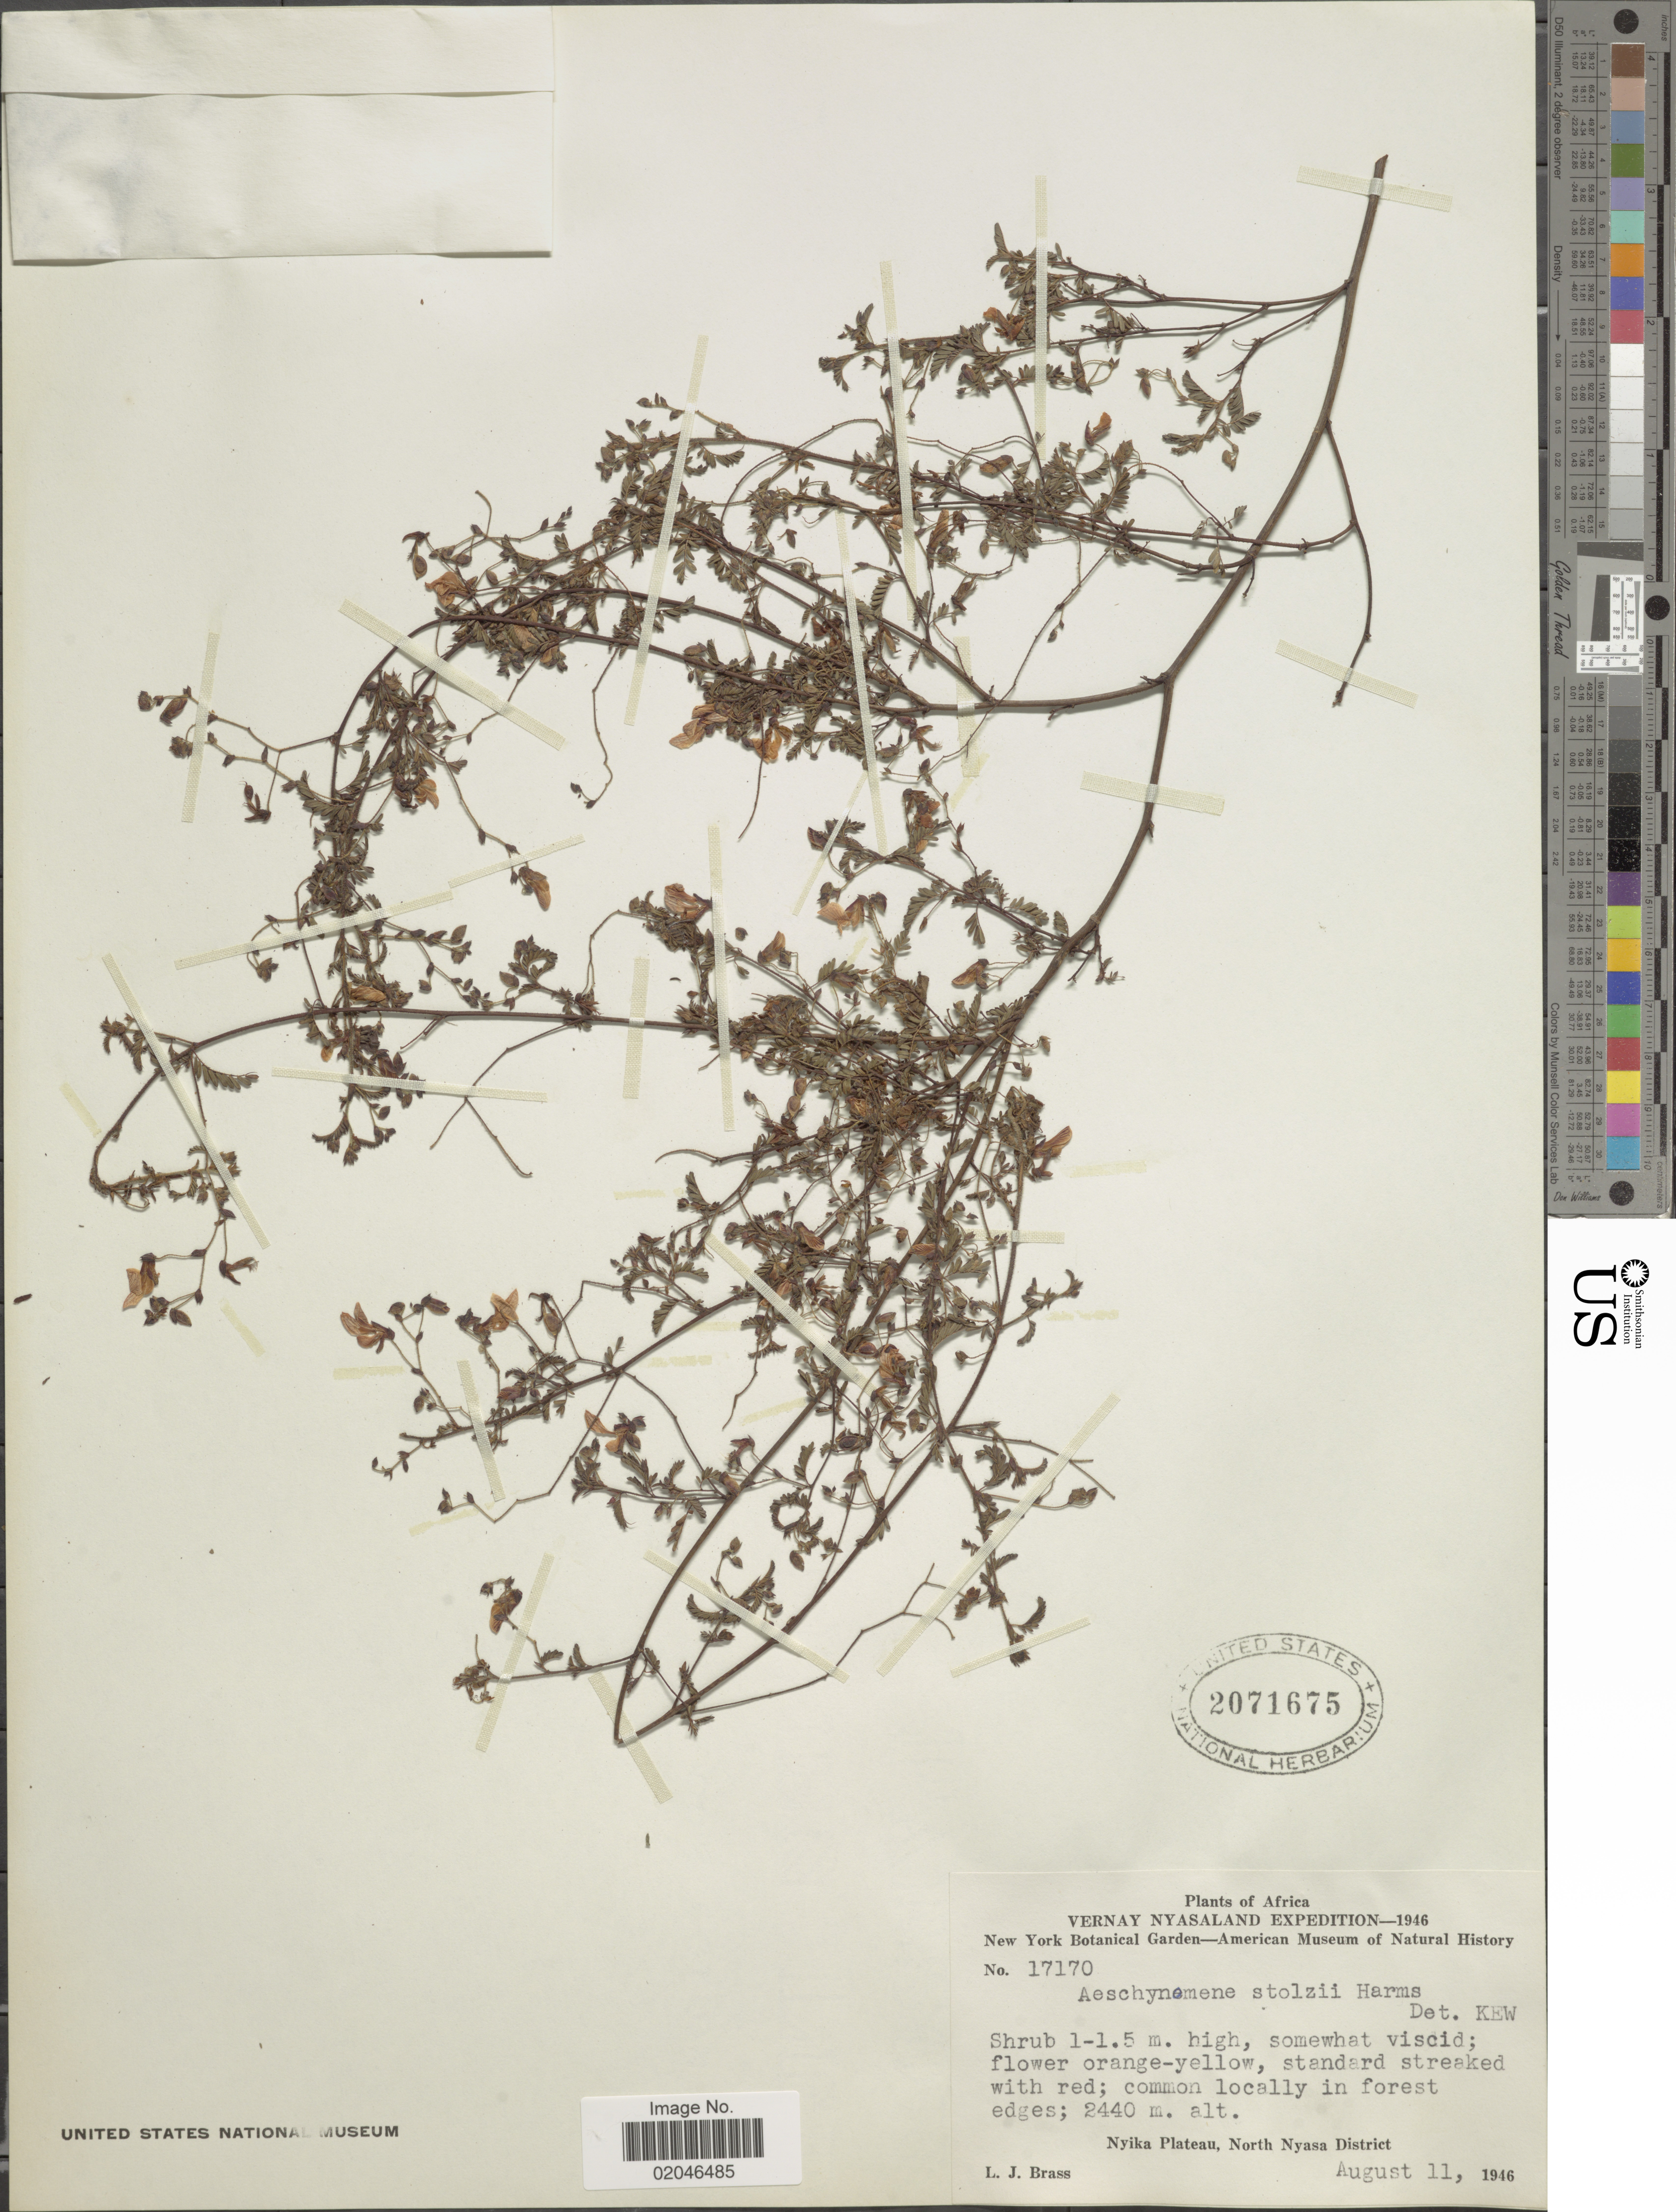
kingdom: Plantae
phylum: Tracheophyta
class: Magnoliopsida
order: Fabales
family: Fabaceae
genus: Aeschynomene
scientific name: Aeschynomene stolzii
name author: Harms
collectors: L. J. Brass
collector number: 17170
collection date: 1946-08-11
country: Malawi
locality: Nyika Plateau, North Nyasa District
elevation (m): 2440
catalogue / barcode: US 2071675